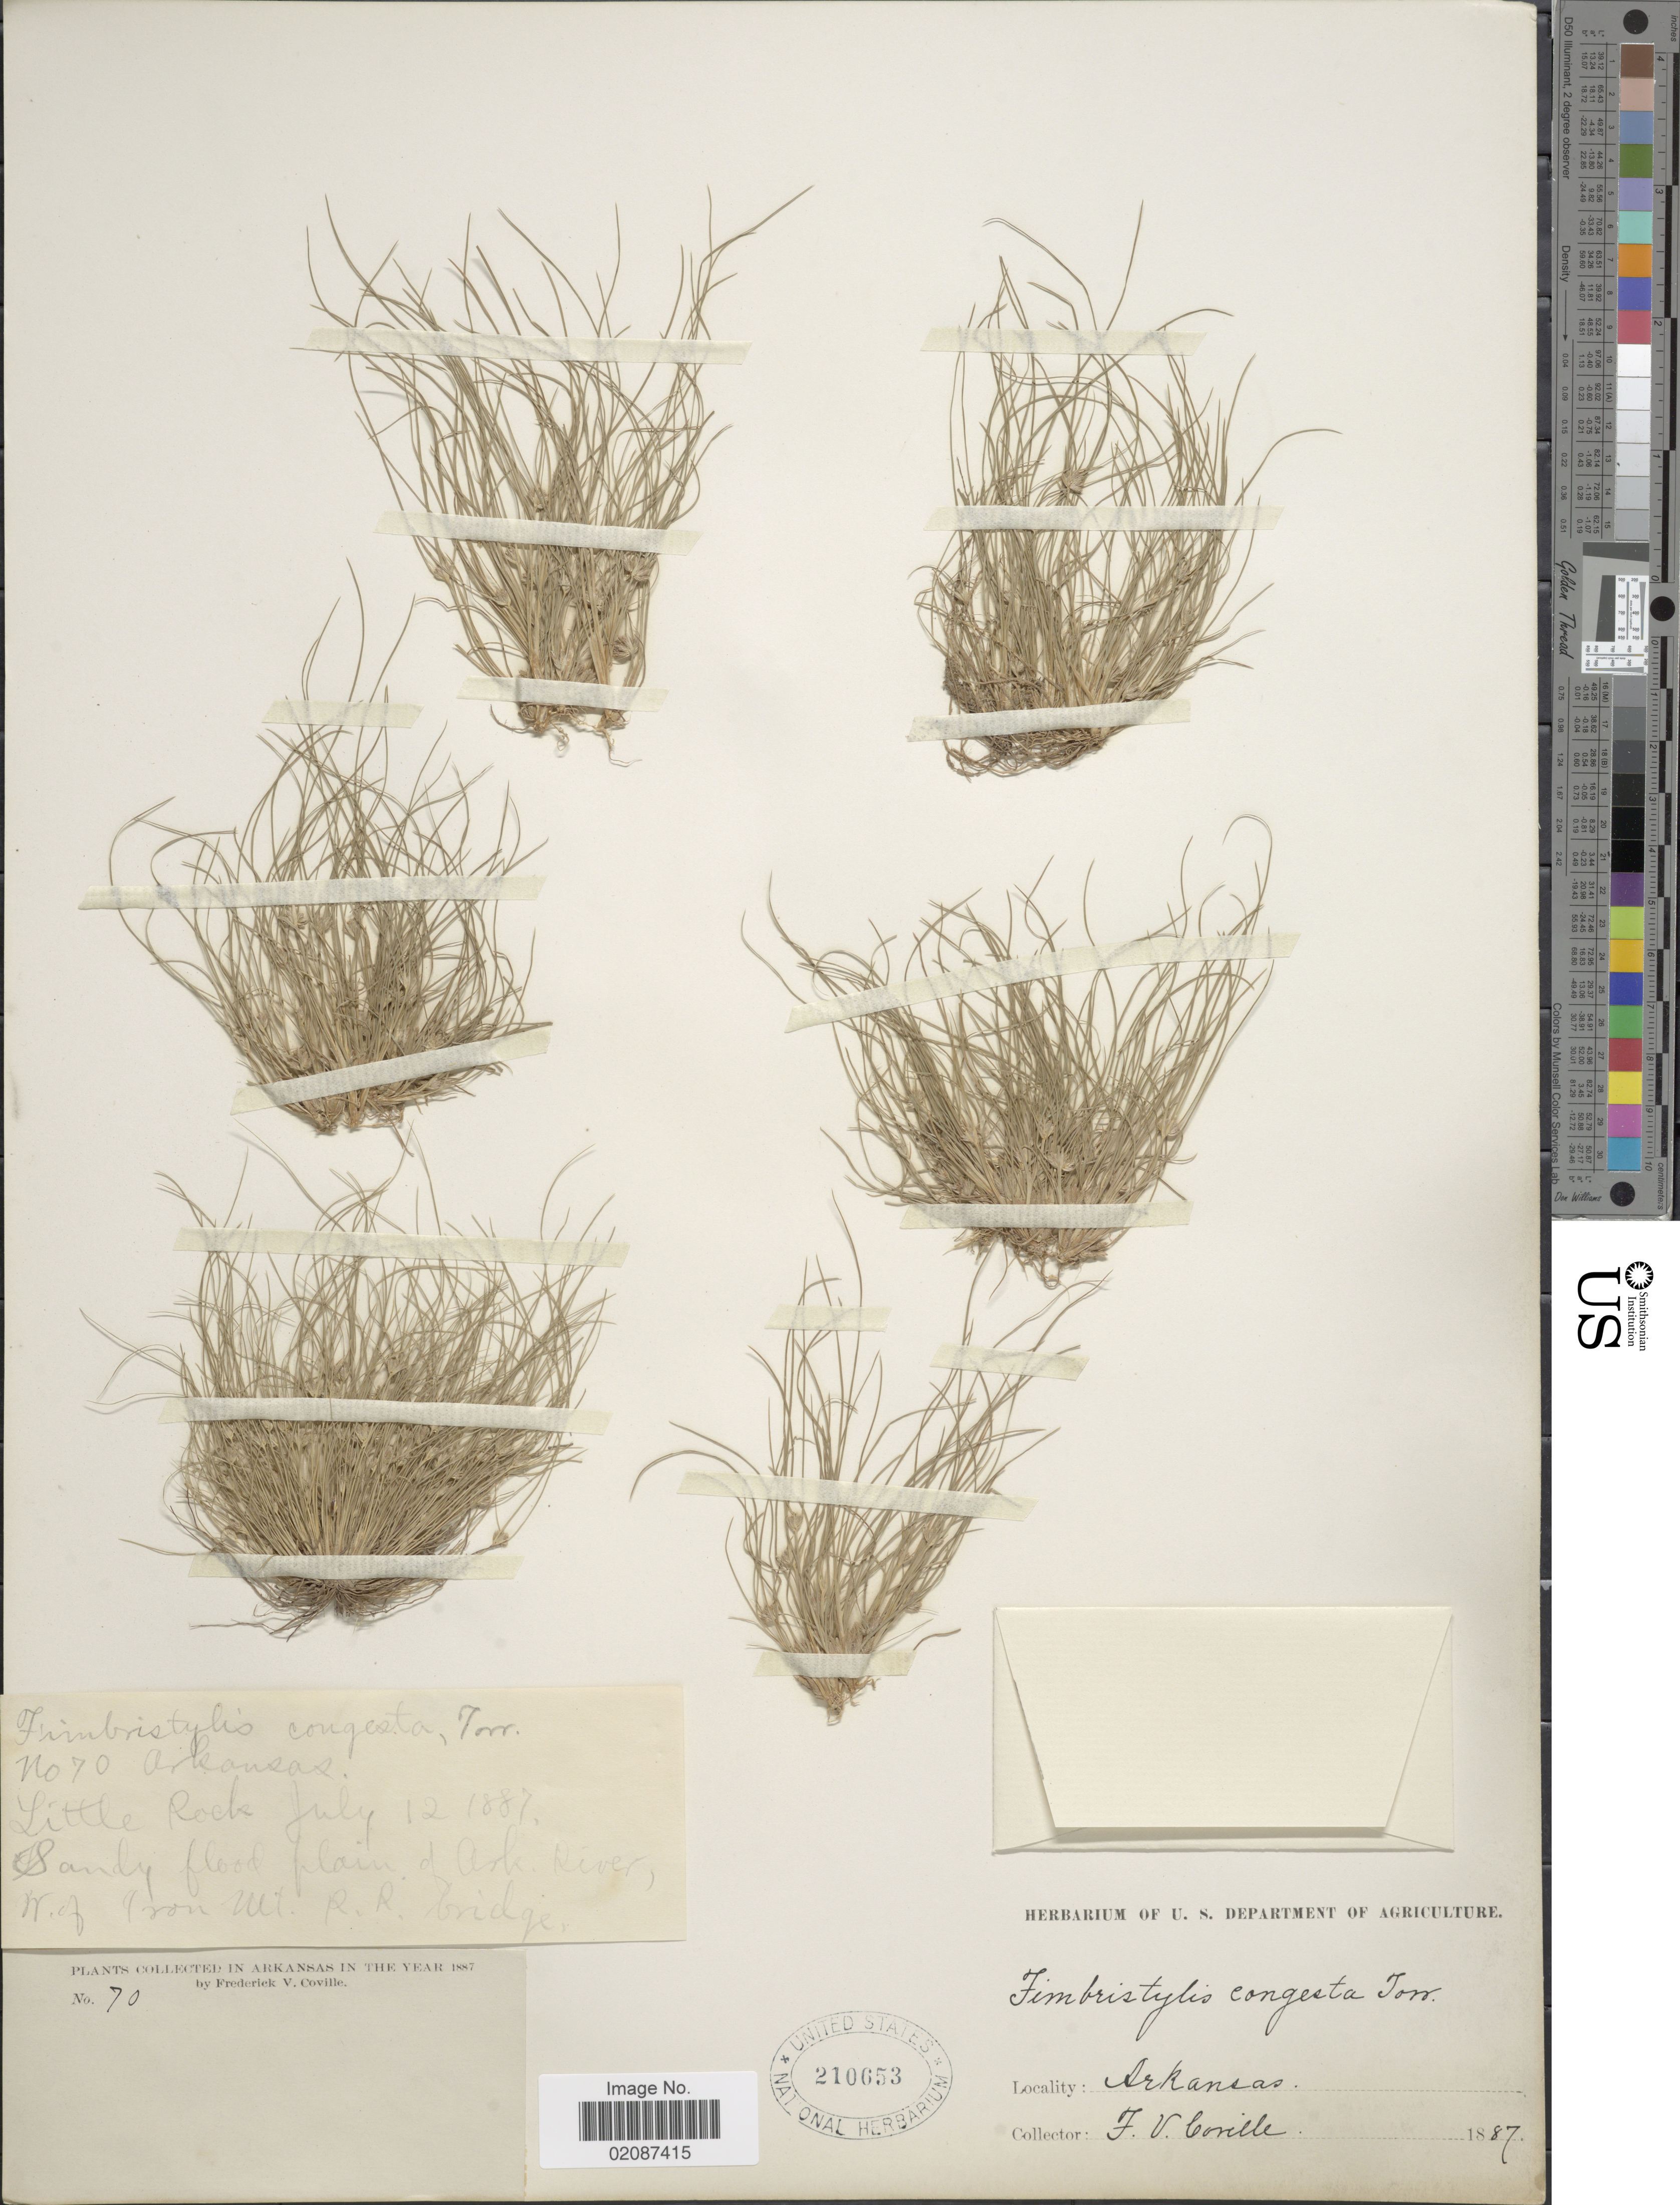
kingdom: Plantae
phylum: Tracheophyta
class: Liliopsida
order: Poales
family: Cyperaceae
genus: Fimbristylis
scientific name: Fimbristylis vahlii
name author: (Lam.) Link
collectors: F. V. Coville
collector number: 70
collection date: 1887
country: United States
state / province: Arkansas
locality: Arkansas, In the Year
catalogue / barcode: US 210653